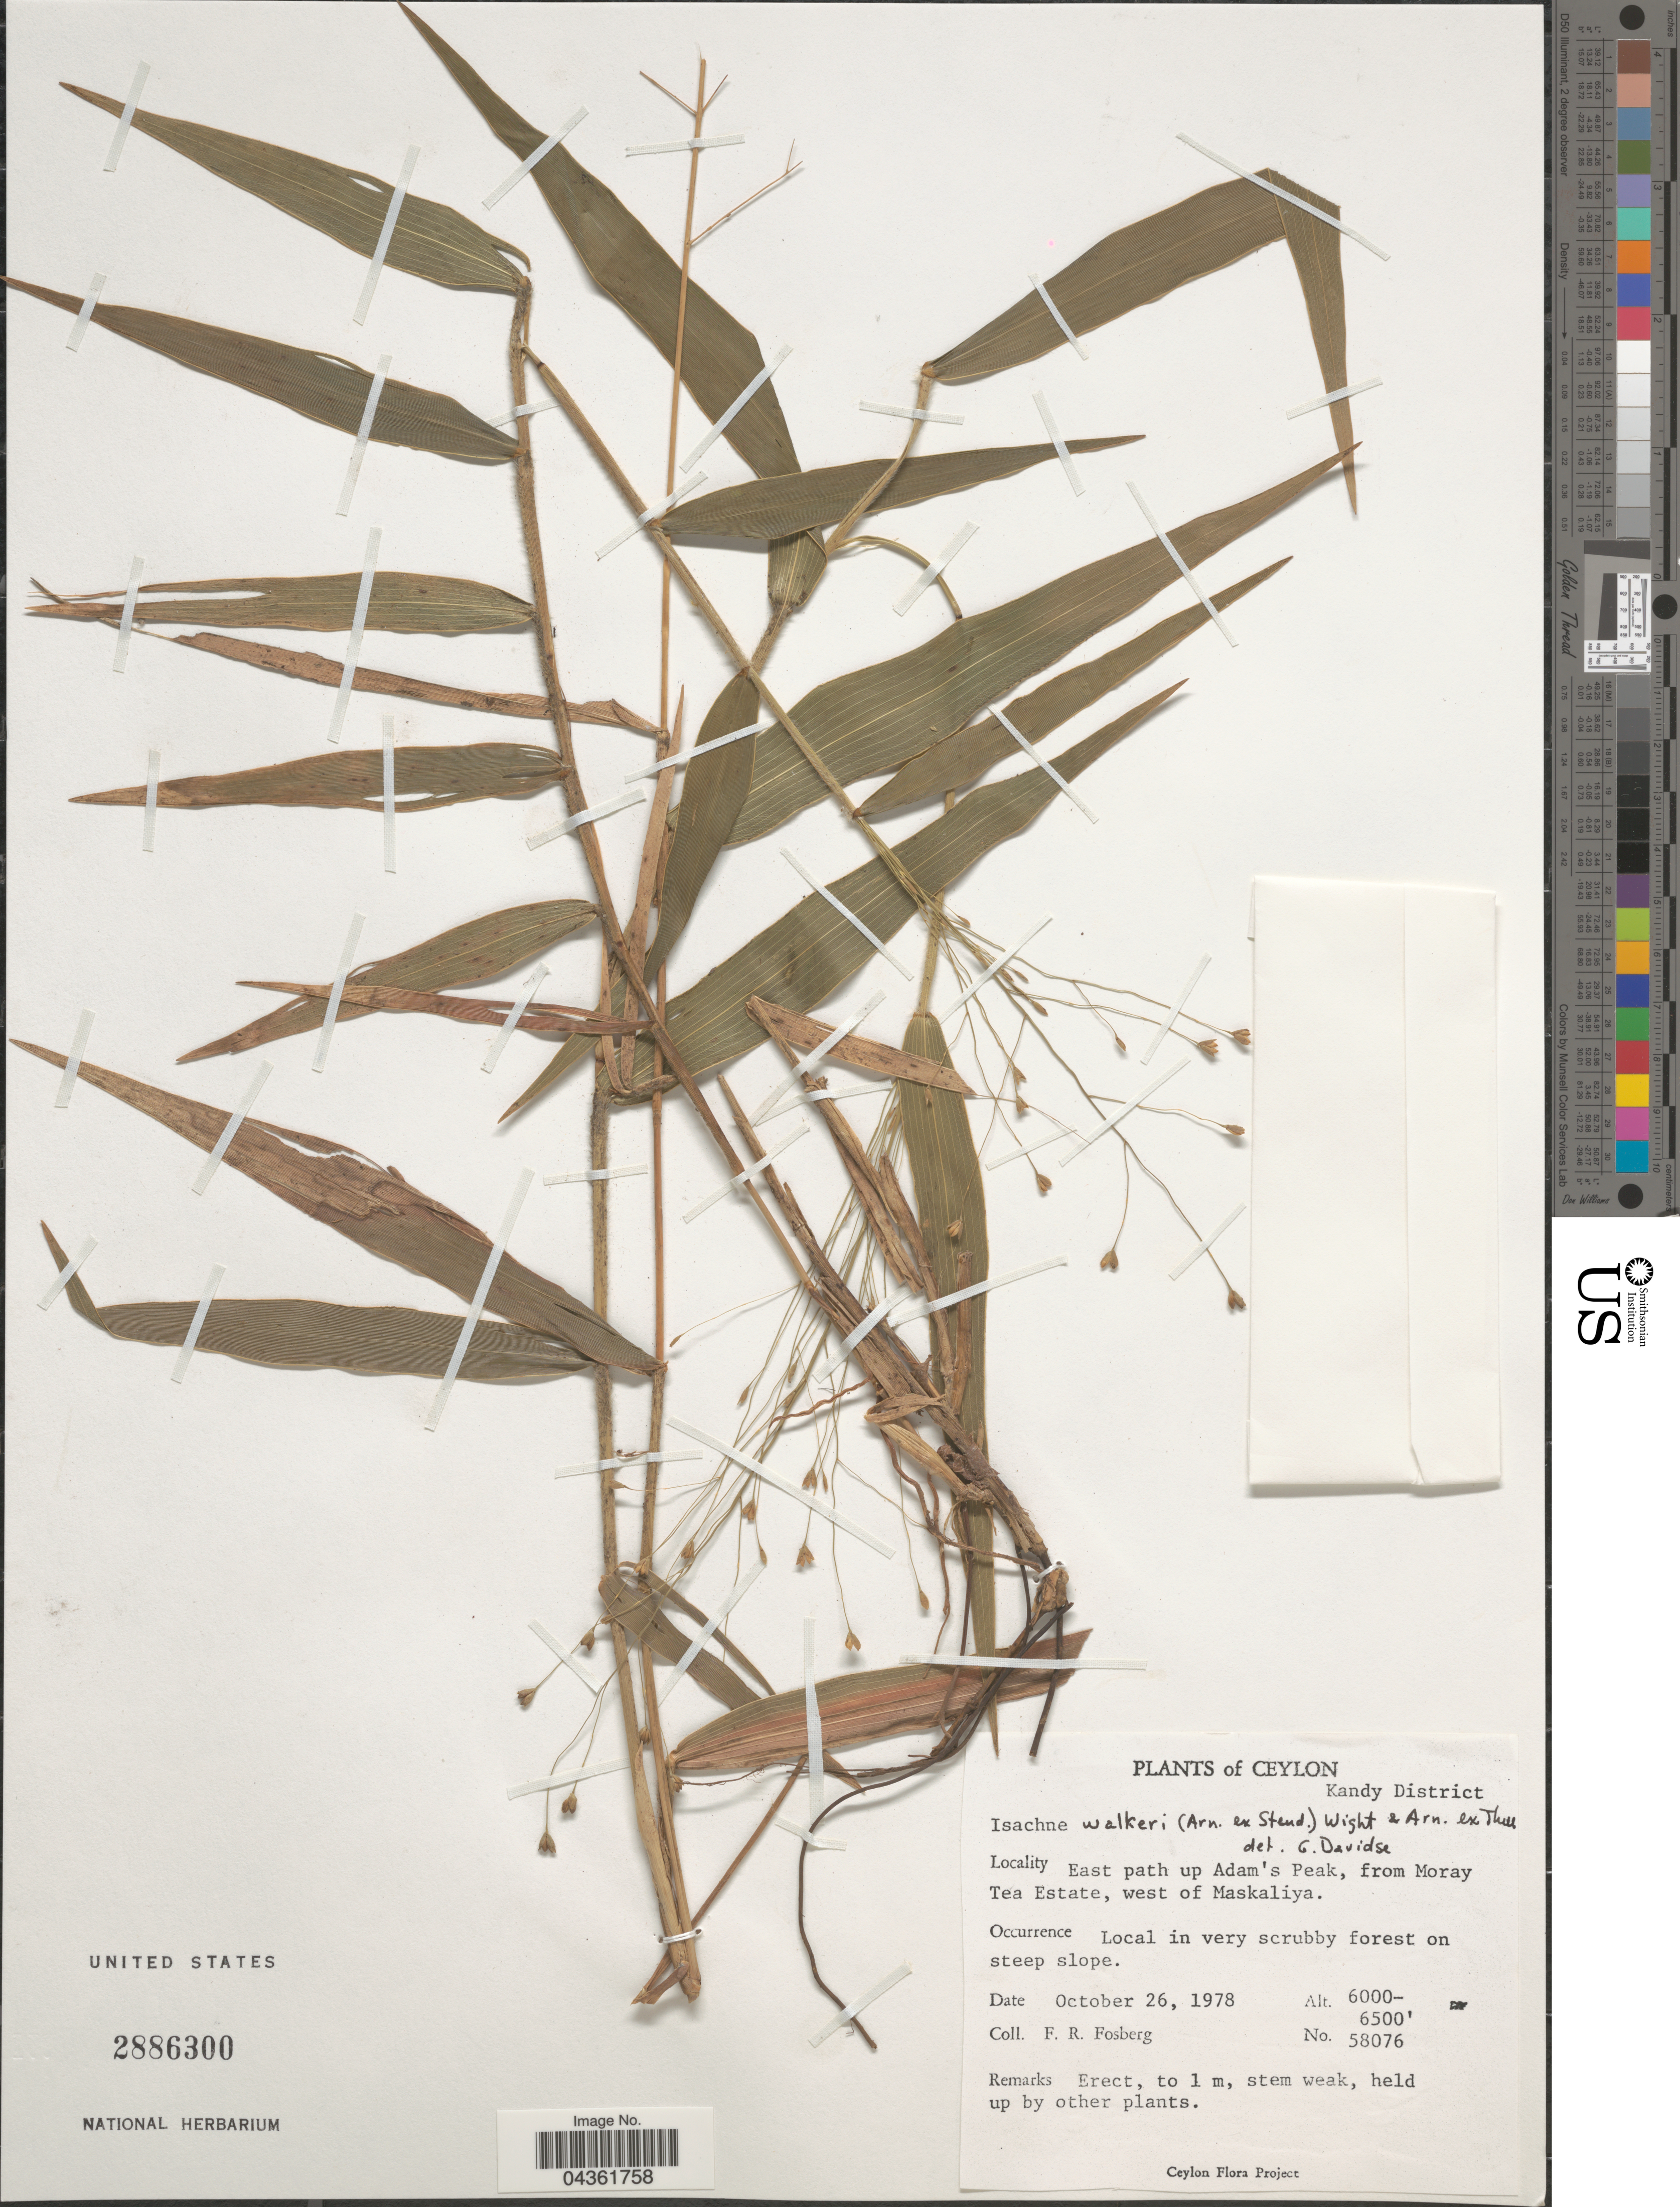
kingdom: Plantae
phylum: Tracheophyta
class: Liliopsida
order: Poales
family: Poaceae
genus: Isachne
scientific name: Isachne walkeri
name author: (Arn. ex Steud.) Wight & Arn. ex Hook. f.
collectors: F. R. Fosberg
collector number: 58076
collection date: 1978-10-26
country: Sri Lanka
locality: Ceylon. Kandy District. East path up Adam's Peak, from Moray Tea Estate, west of Maskaliya.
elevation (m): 1829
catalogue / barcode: US 2886300